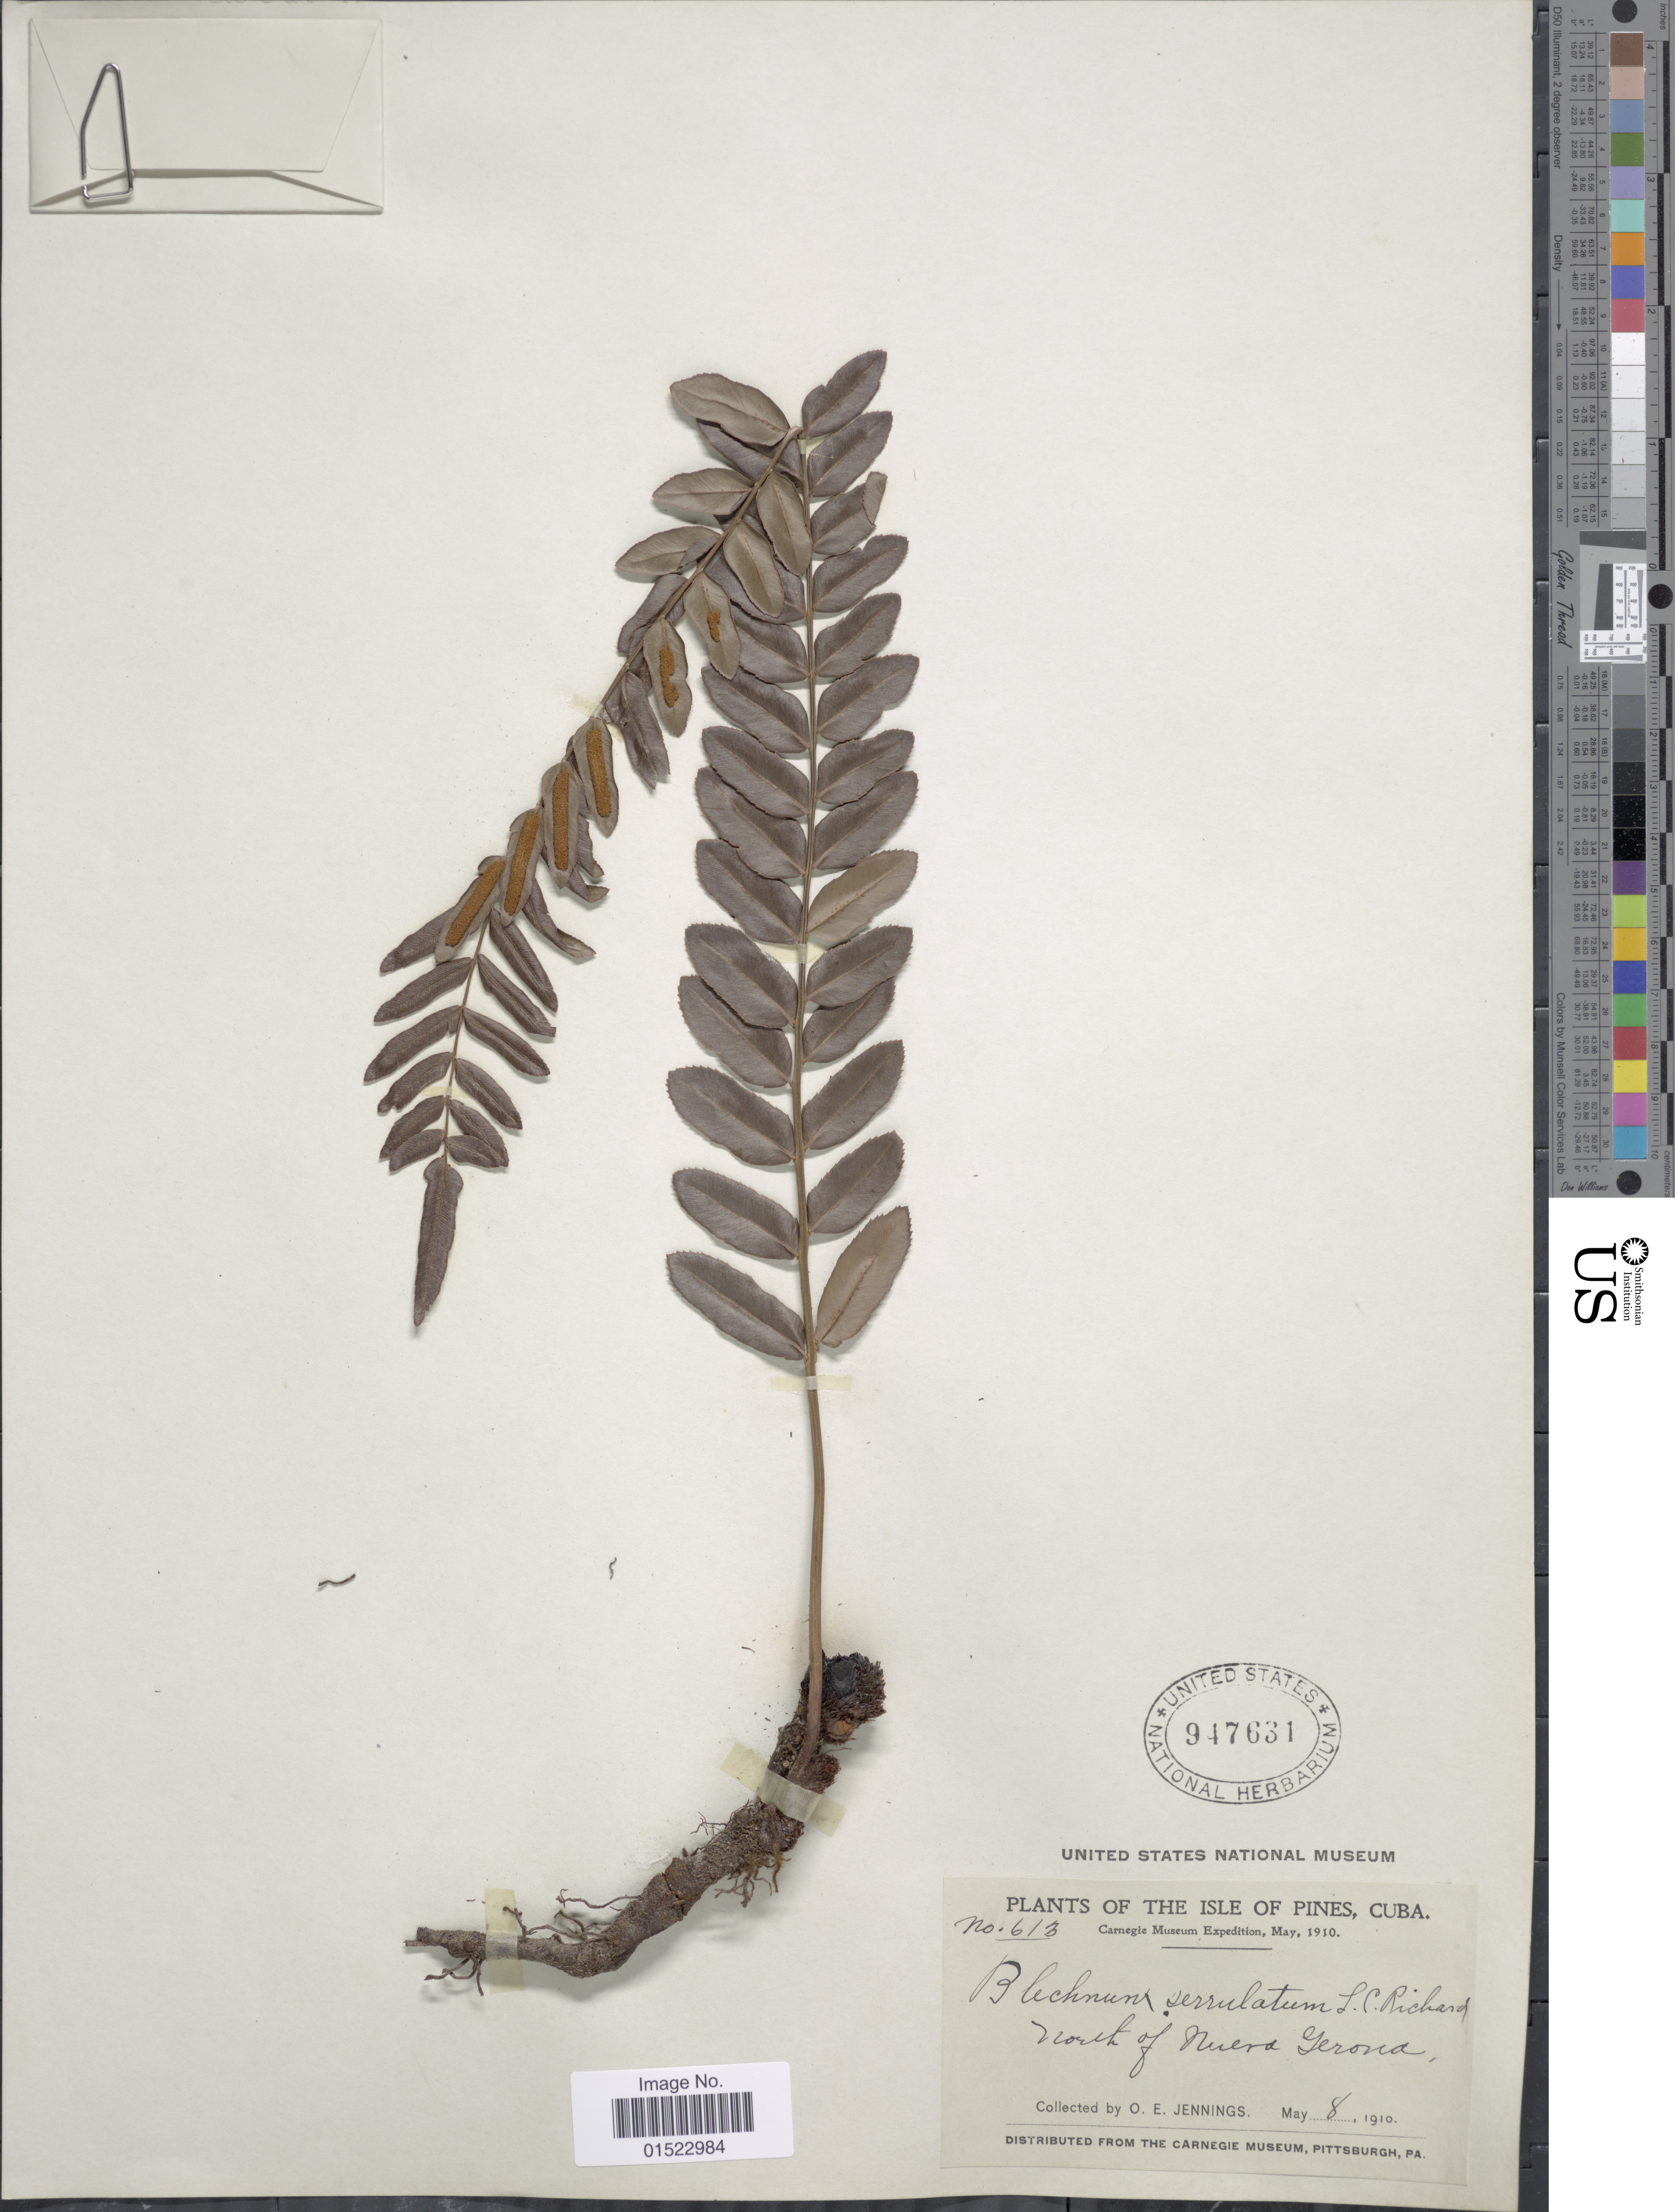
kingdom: Plantae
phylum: Tracheophyta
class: Polypodiopsida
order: Polypodiales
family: Blechnaceae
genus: Telmatoblechnum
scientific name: Telmatoblechnum serrulatum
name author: (Rich.) Perrie et al.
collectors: O. E. Jennings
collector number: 613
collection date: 1910-05-08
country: Cuba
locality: Isle of Pines, North of Nueva Gerona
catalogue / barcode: US 847631